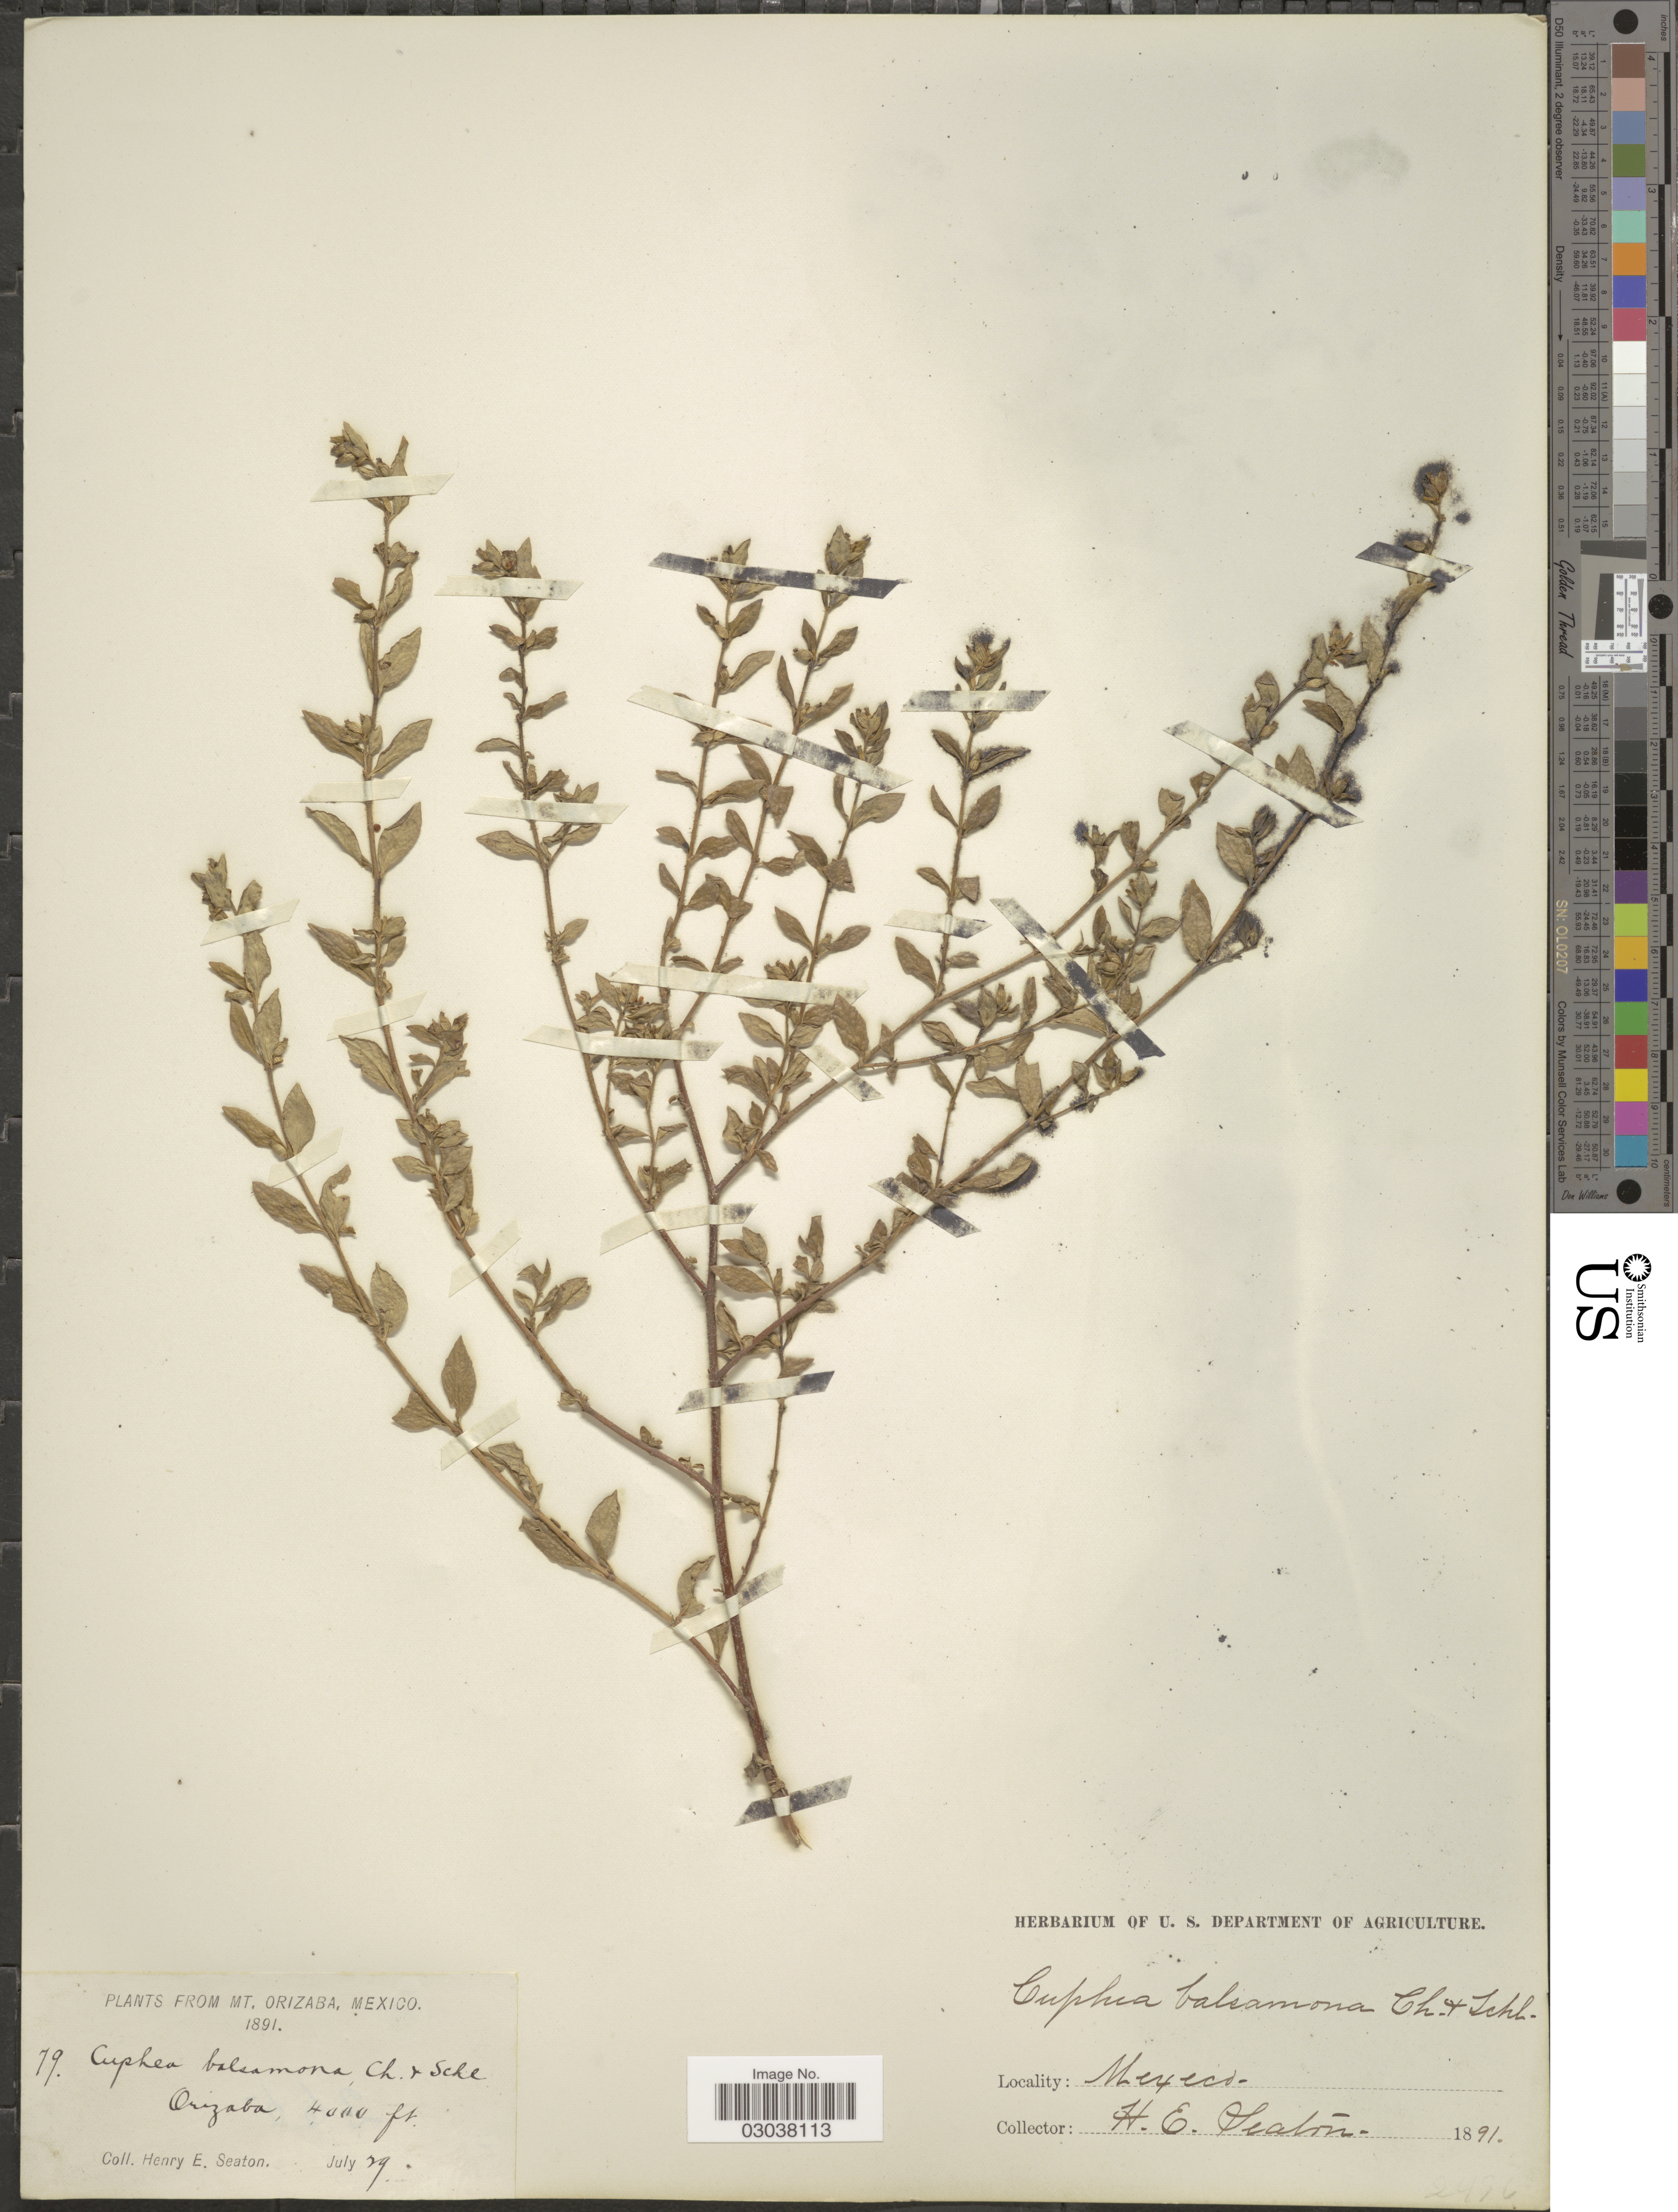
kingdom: Plantae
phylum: Tracheophyta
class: Magnoliopsida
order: Myrtales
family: Lythraceae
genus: Cuphea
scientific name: Cuphea carthagenensis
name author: (Jacq.) J.F. Macbr.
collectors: H. E. Seaton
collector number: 79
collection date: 1891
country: Mexico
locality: Mt. Orizaba.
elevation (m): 1219